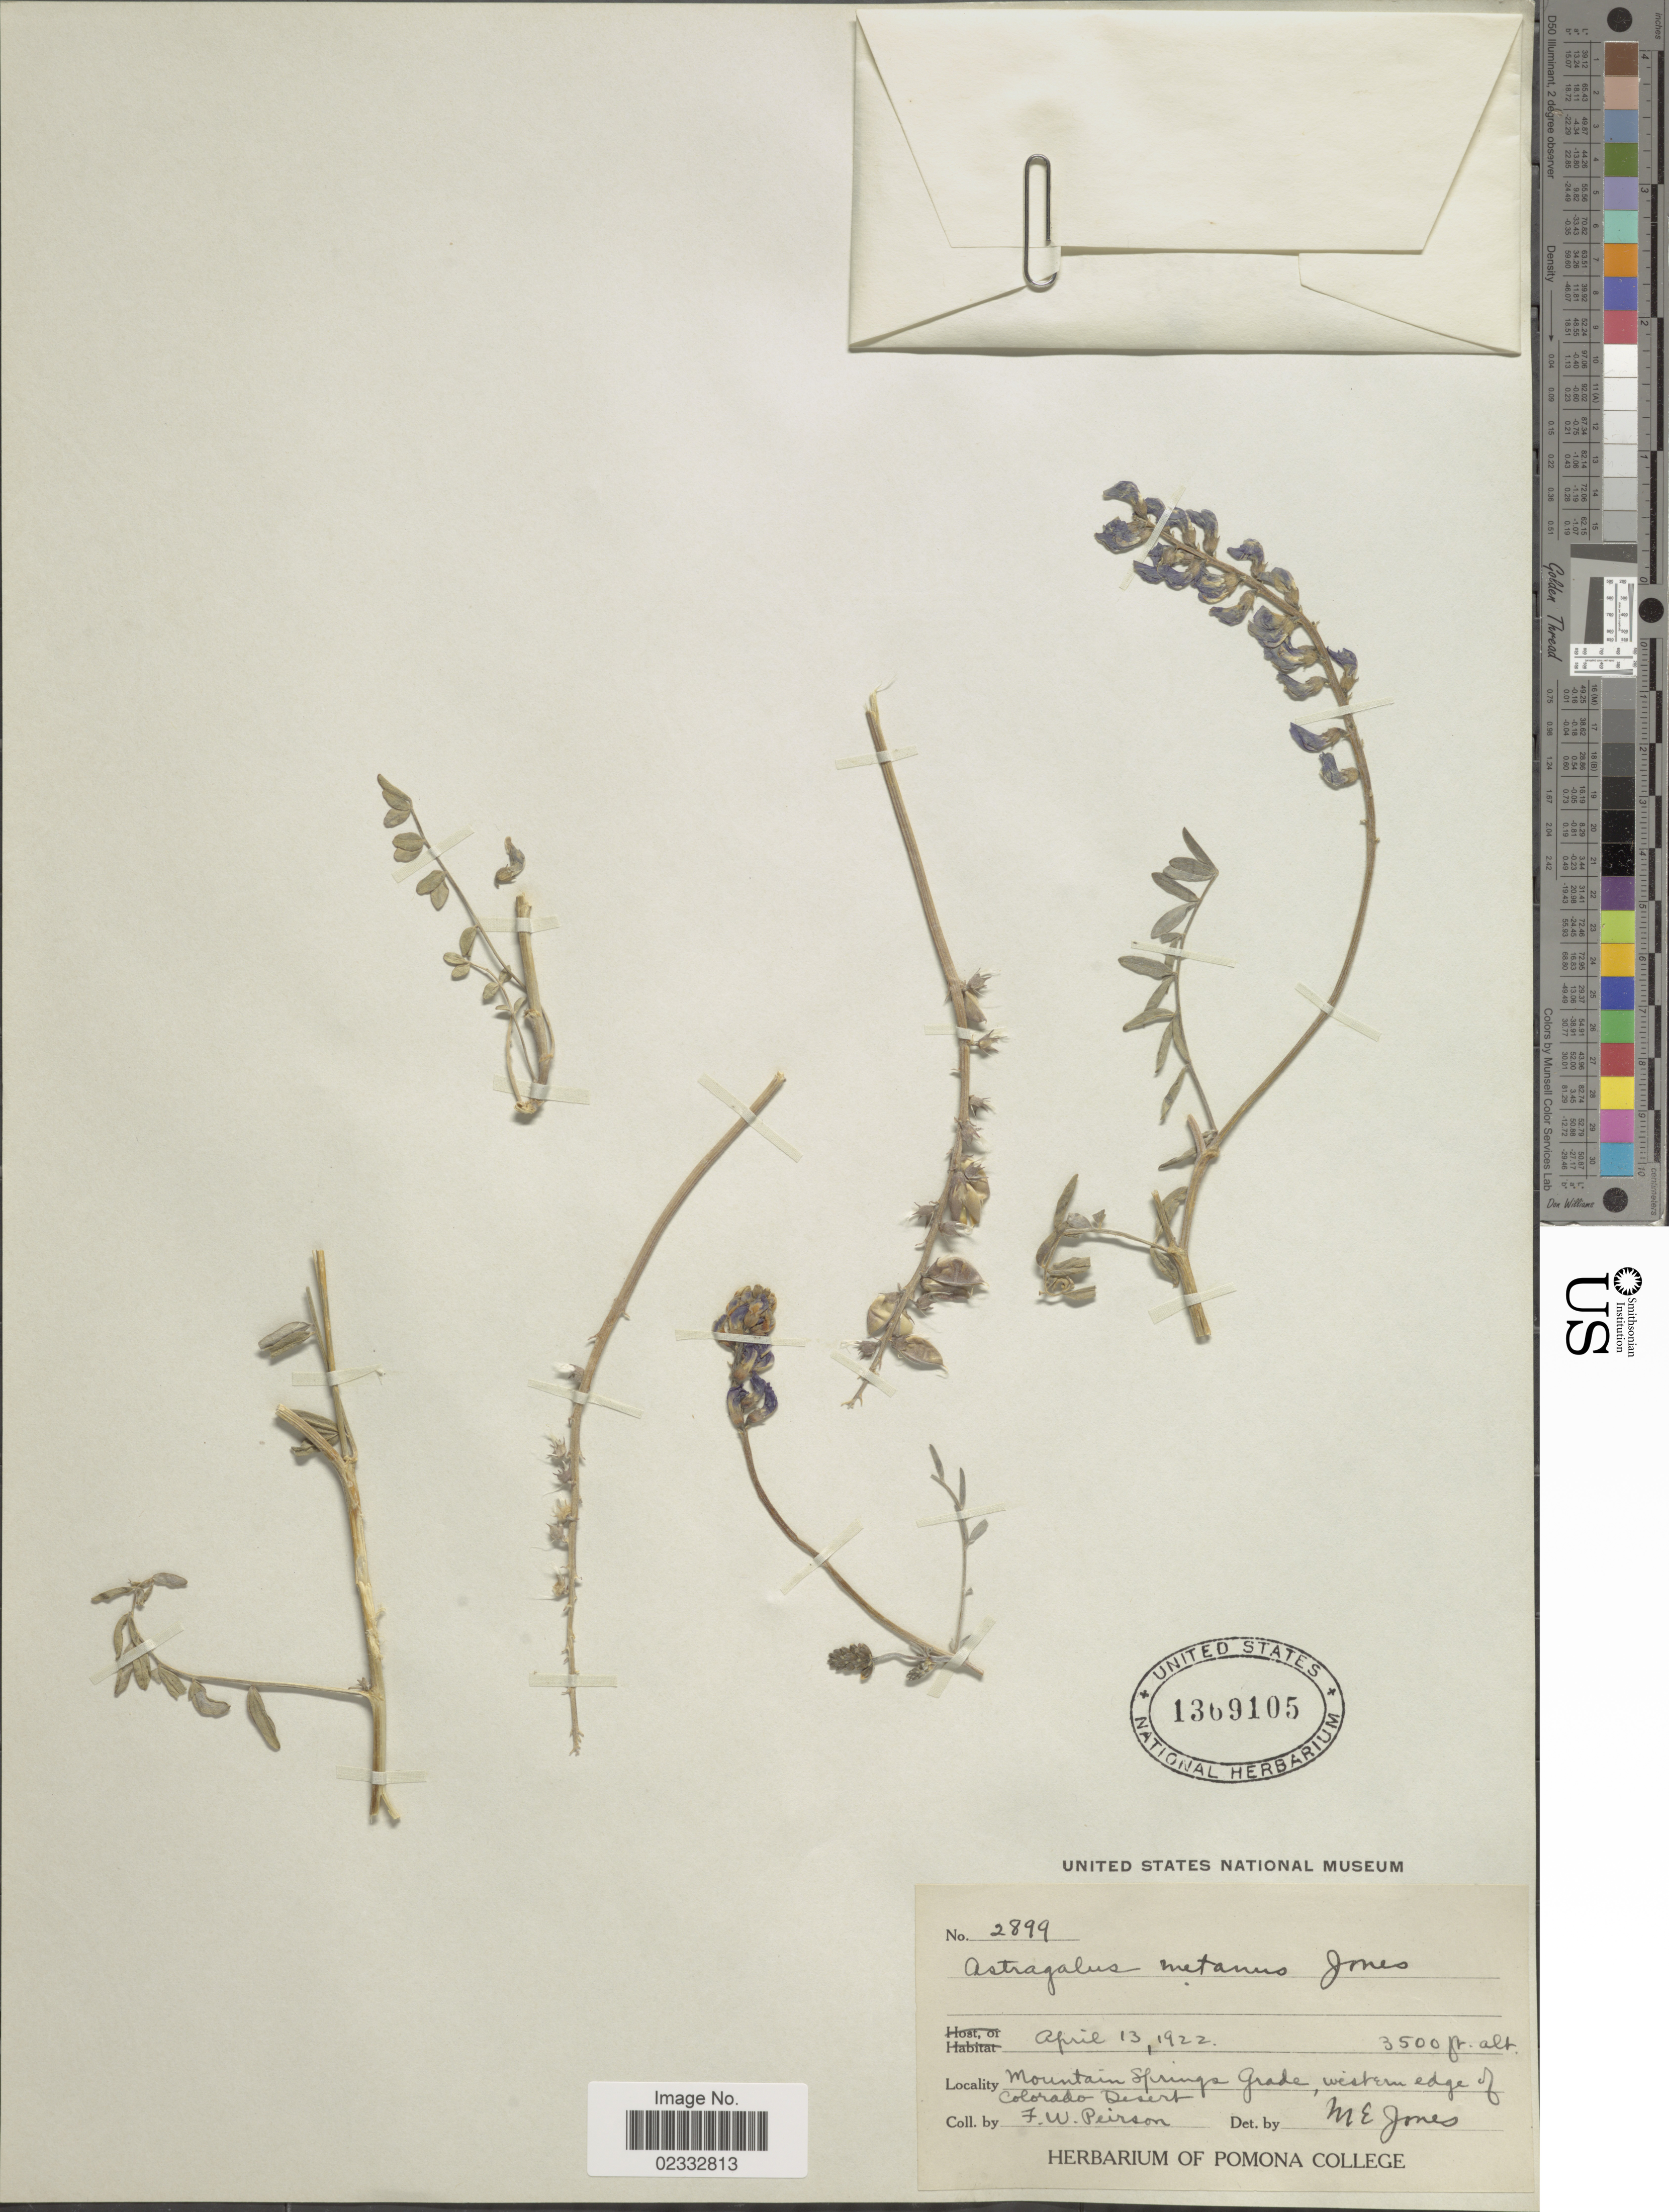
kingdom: Plantae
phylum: Tracheophyta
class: Magnoliopsida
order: Fabales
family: Fabaceae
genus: Astragalus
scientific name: Astragalus metanus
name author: M.E. Jones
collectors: F. Peirson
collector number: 2899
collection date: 1922-04-13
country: United States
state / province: California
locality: Mountains Springs Grade, western edge of Colorado Desert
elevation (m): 1067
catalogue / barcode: US 1369105